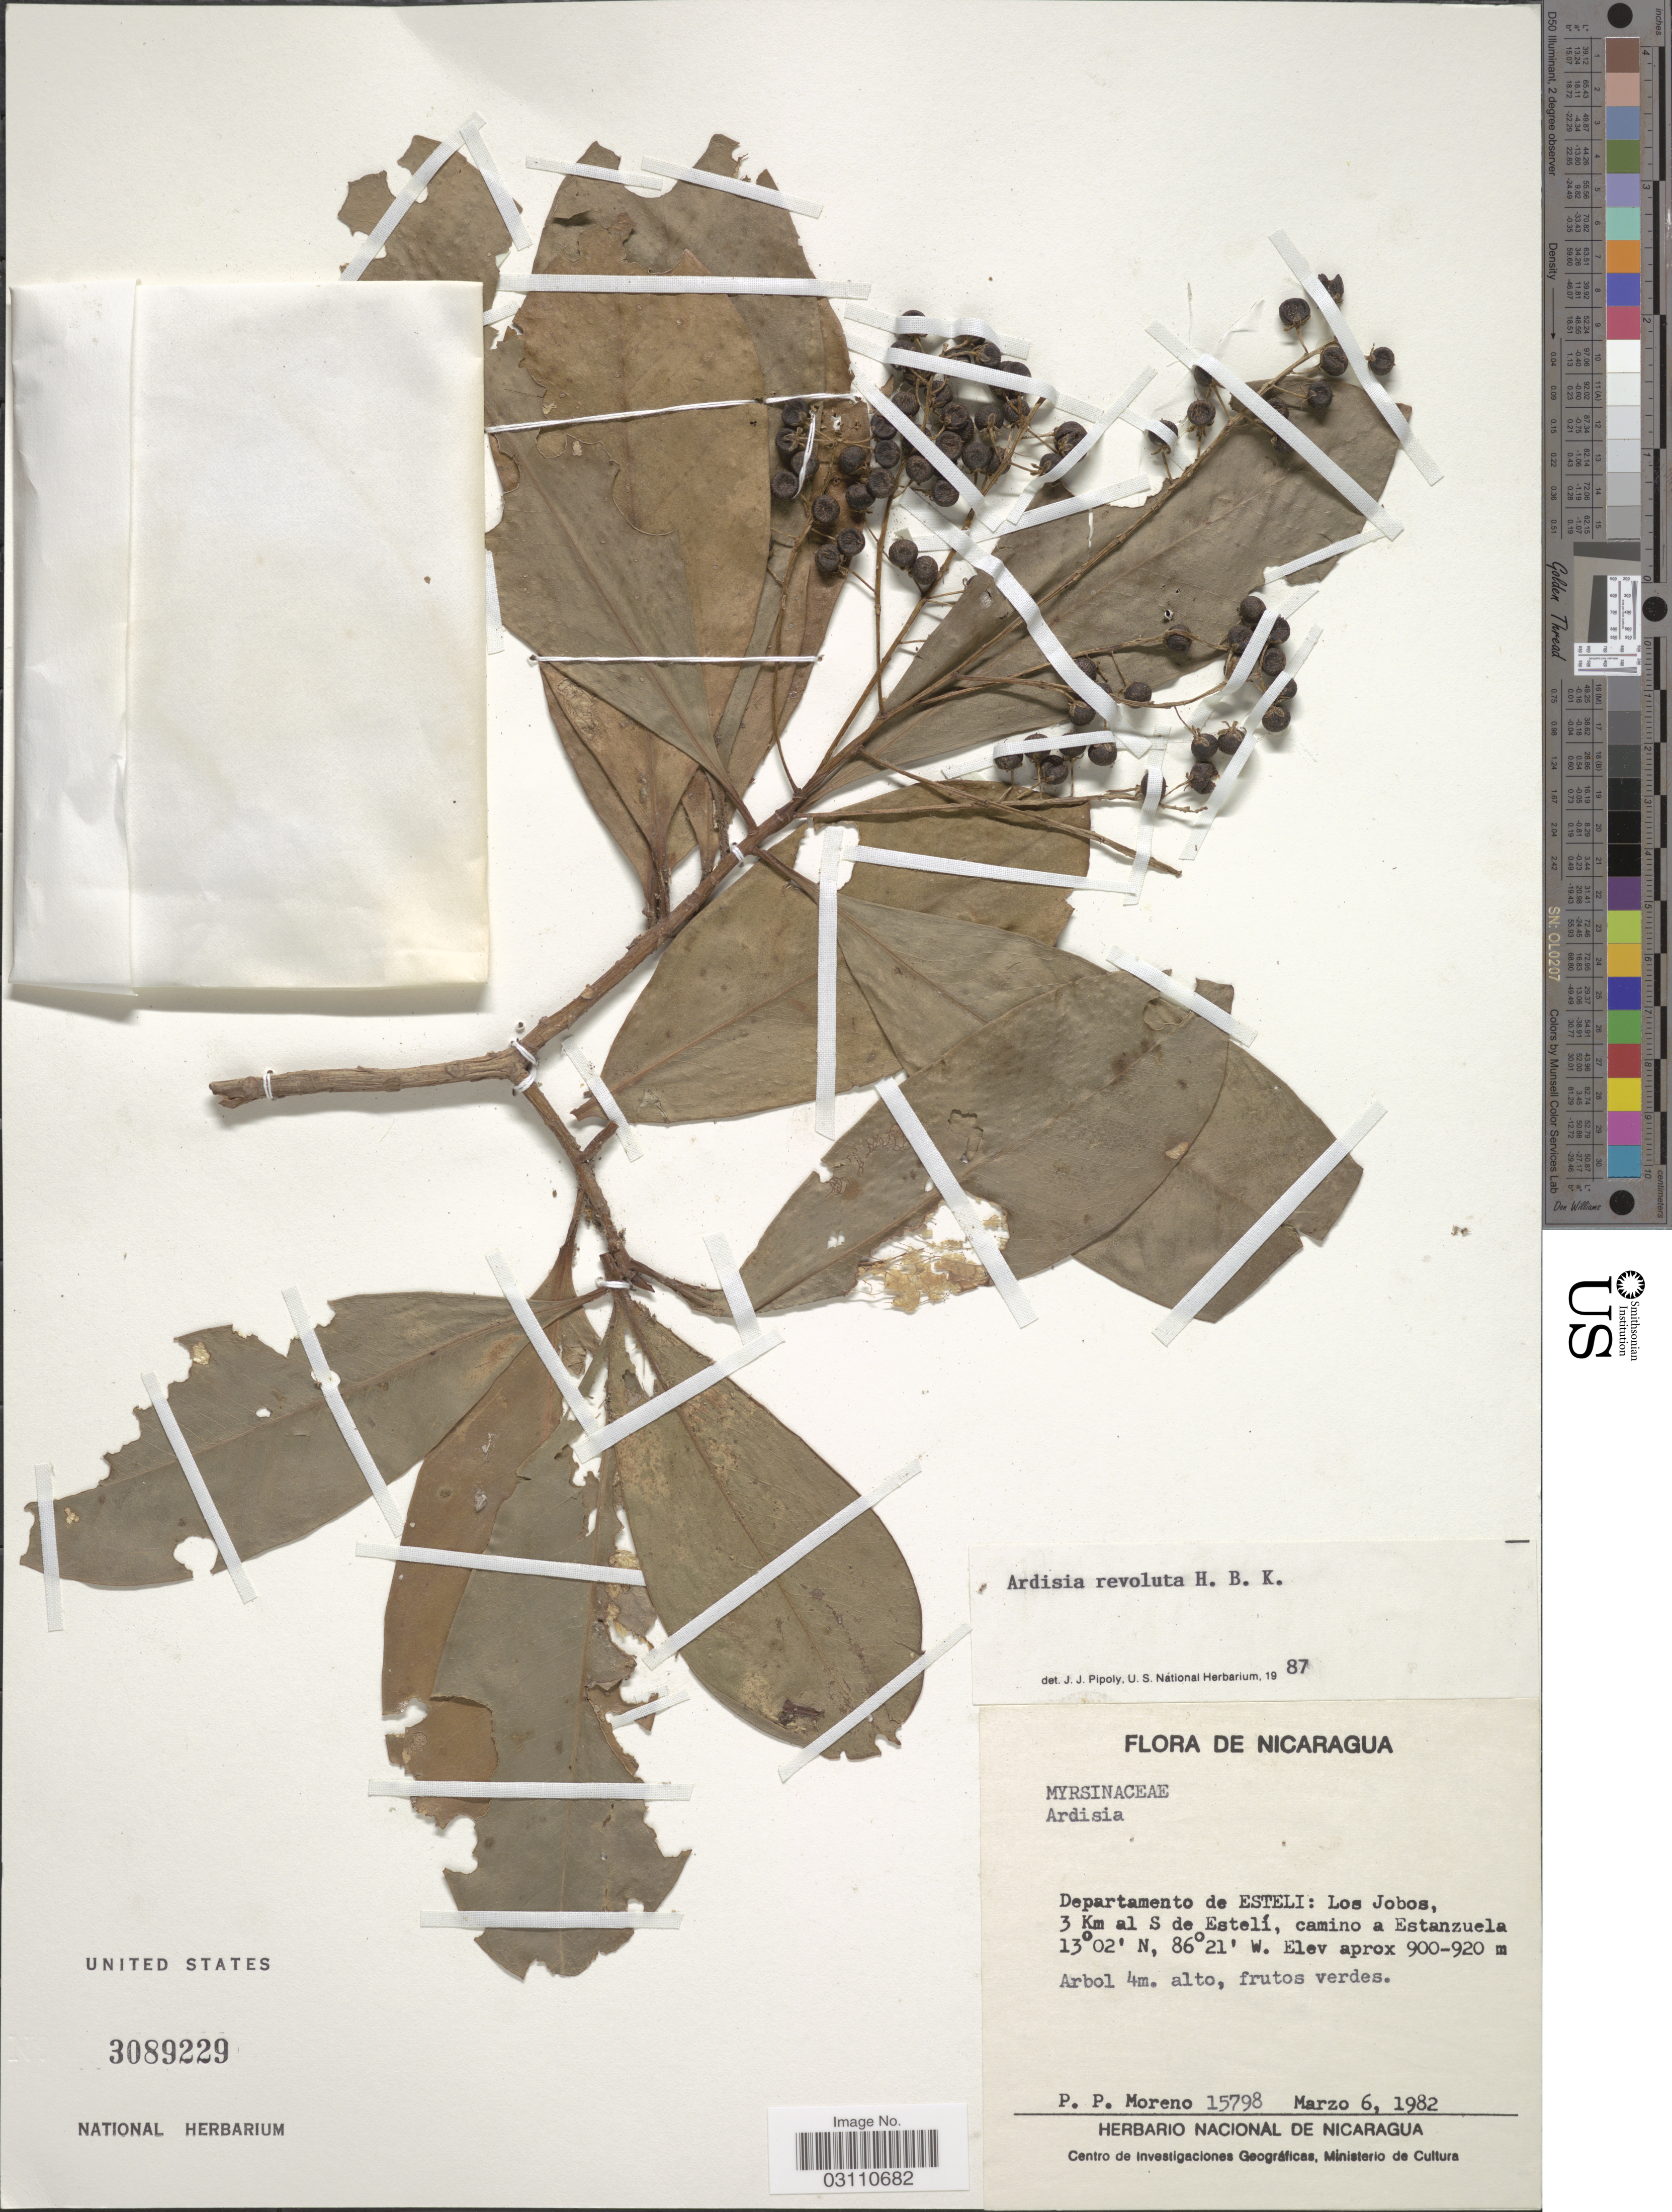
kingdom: Plantae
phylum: Tracheophyta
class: Magnoliopsida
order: Ericales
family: Primulaceae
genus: Ardisia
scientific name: Ardisia revoluta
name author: Kunth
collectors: P. Moreno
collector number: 15798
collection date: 1982-03-06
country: Nicaragua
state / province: Esteli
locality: Departamento de Esteli: Los Jobos, 3 Km al S de Estelí, camino a Estanzuela.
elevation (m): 900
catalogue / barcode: US 3089229